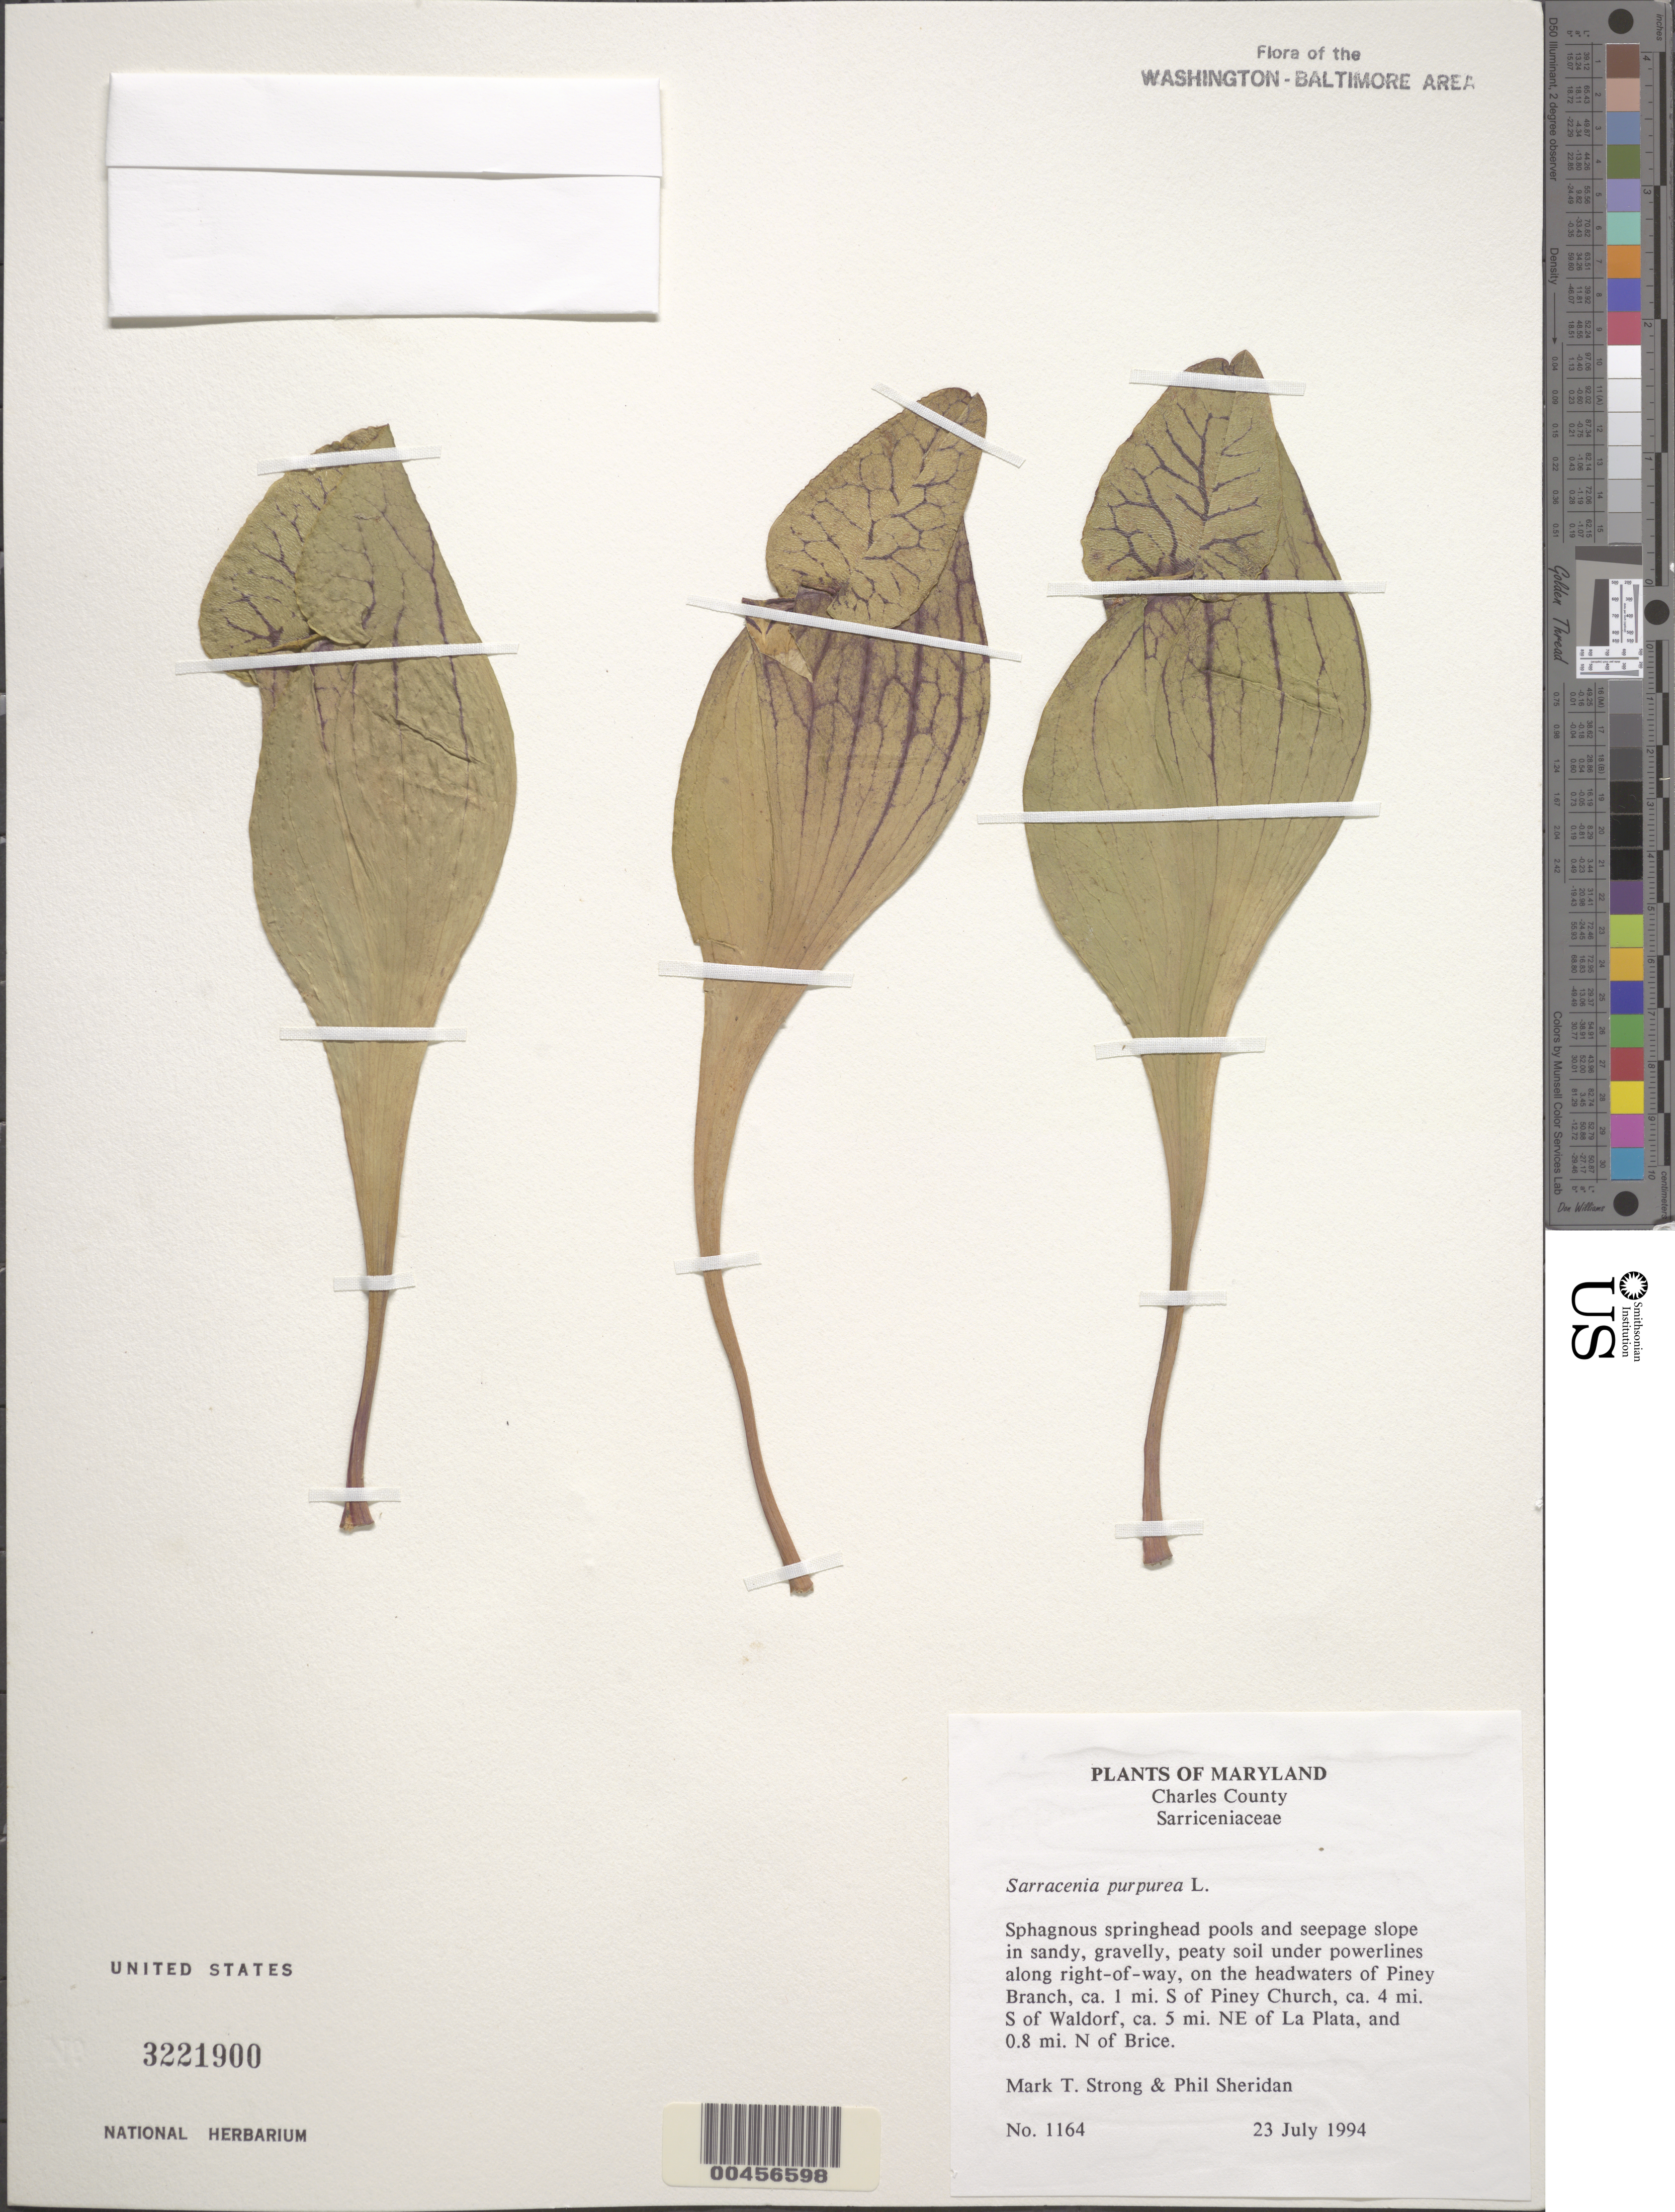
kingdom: Plantae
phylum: Tracheophyta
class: Magnoliopsida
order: Ericales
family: Sarraceniaceae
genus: Sarracenia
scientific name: Sarracenia purpurea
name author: L.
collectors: M. T. Strong & P. Sheridan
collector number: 1164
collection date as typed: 23 Jul 1994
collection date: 1994-07-23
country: United States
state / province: Maryland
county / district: Charles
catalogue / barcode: US 3221900